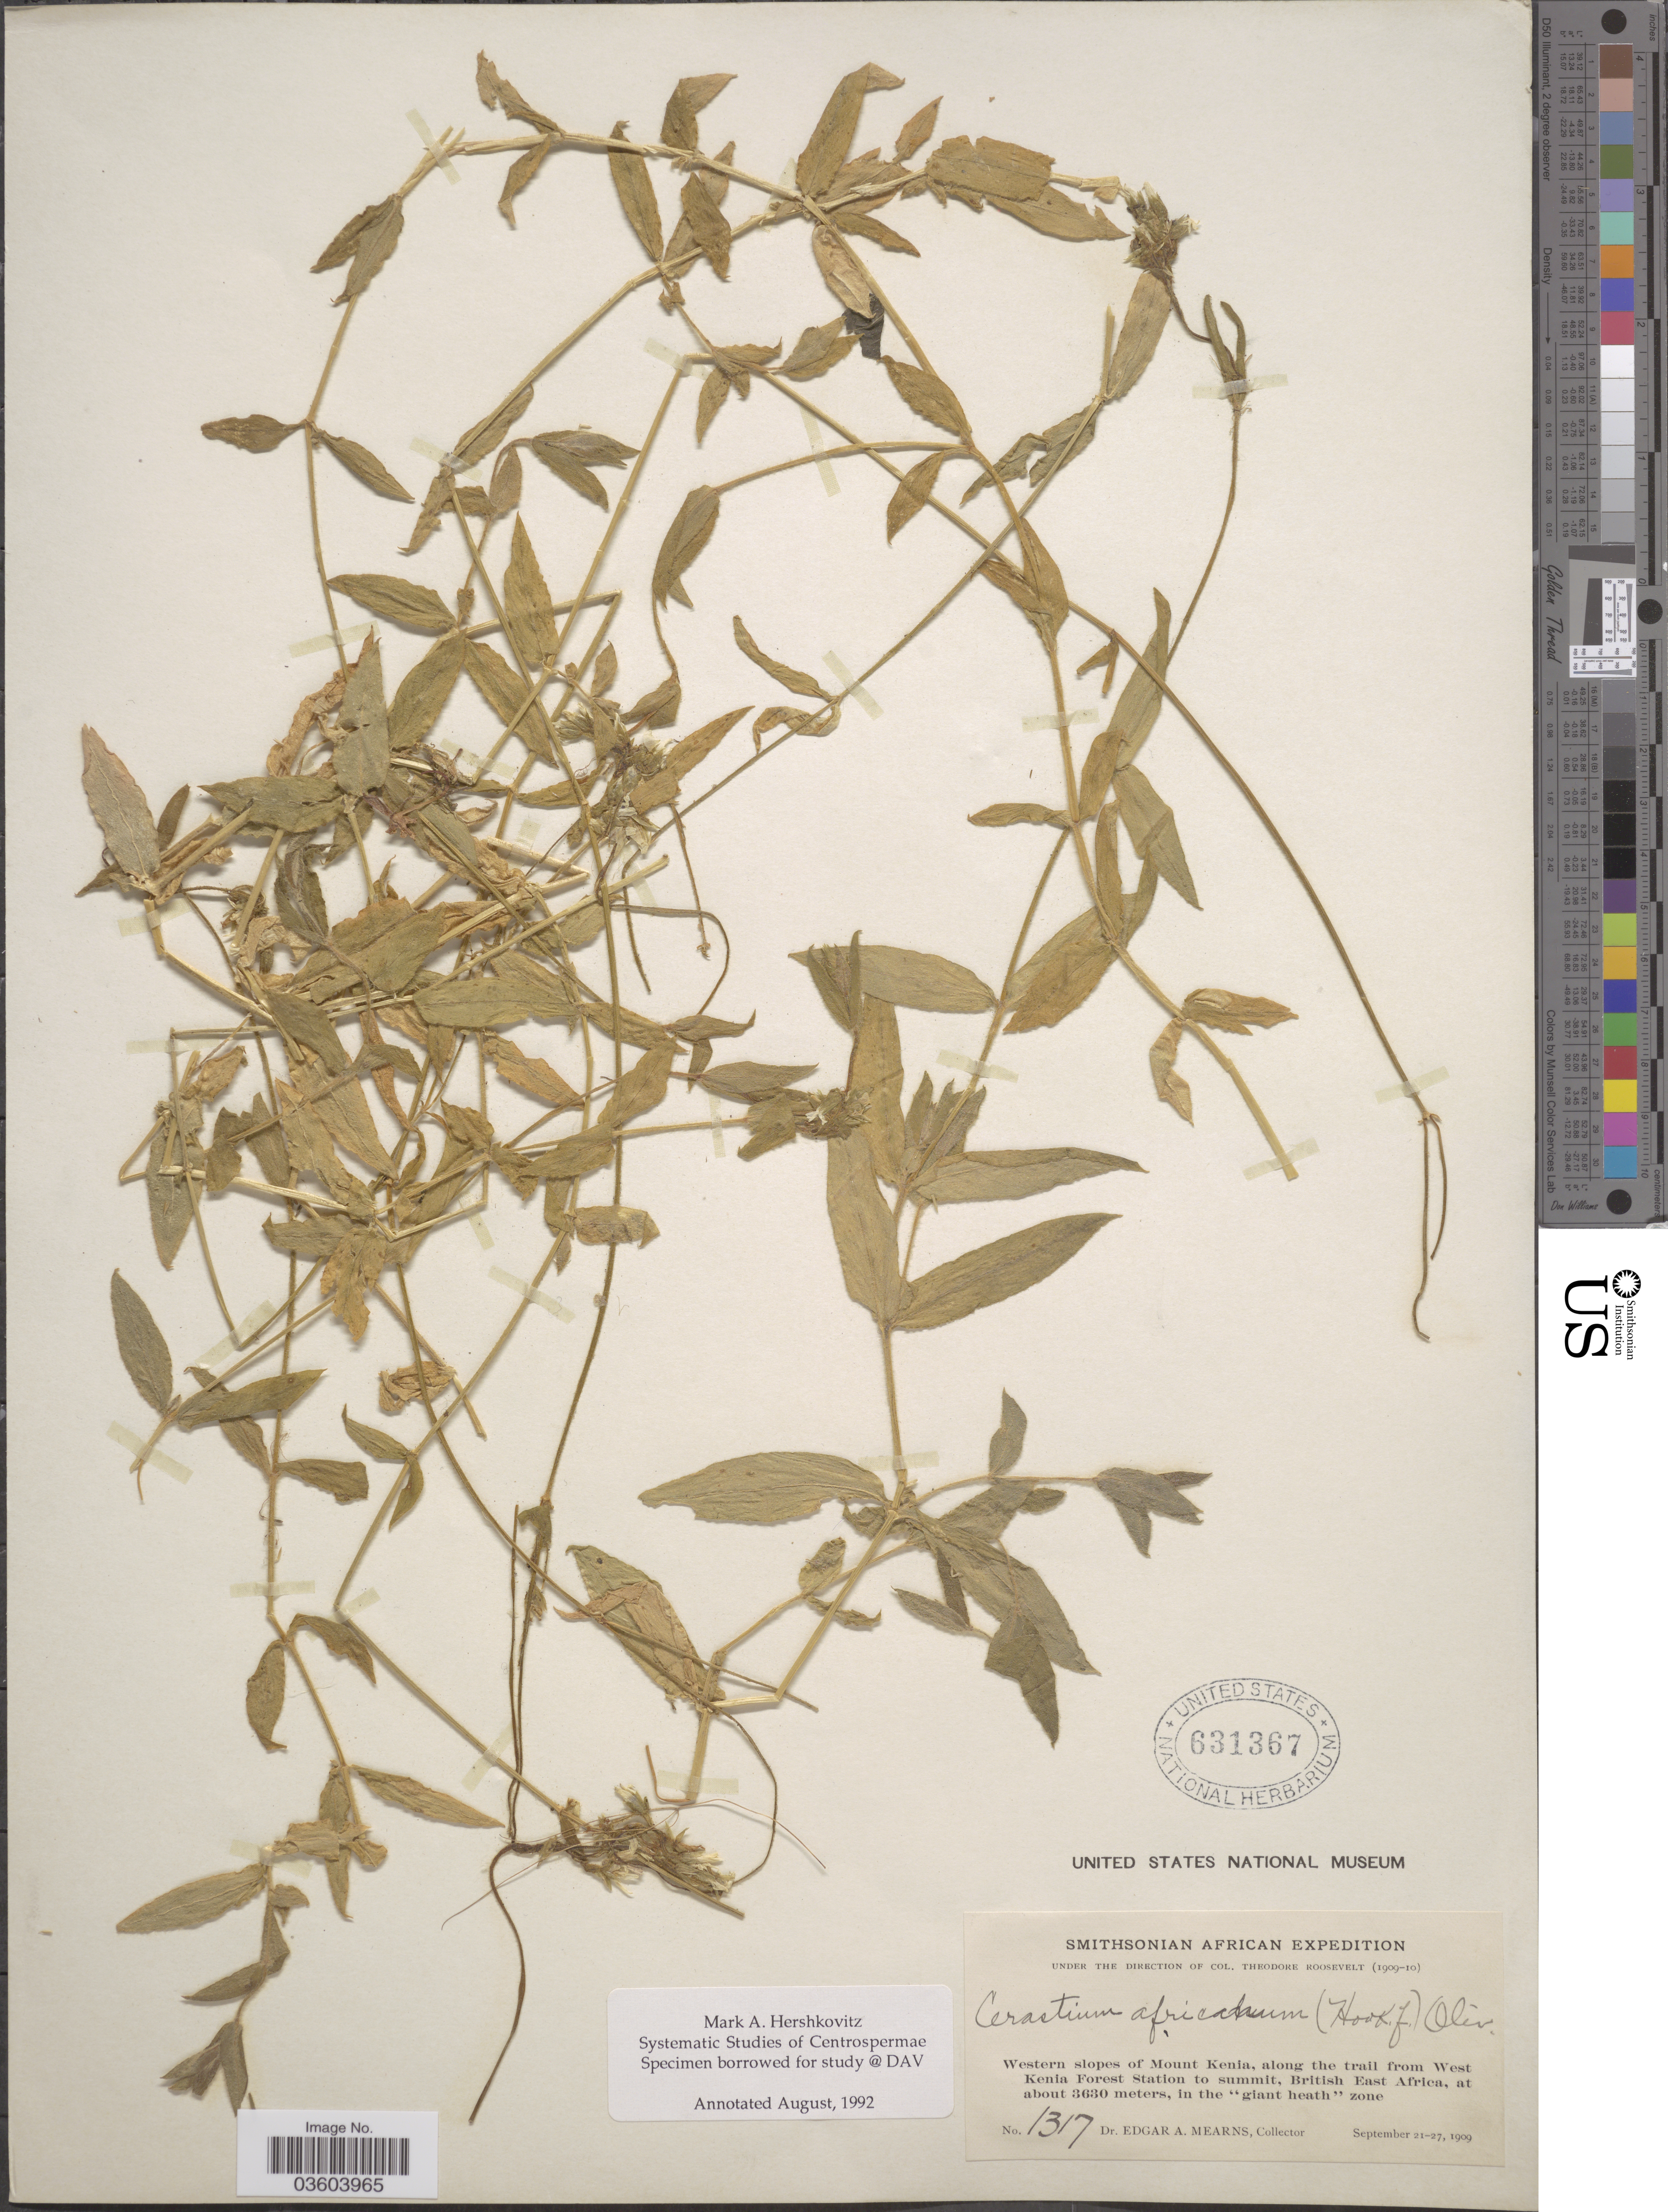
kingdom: Plantae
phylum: Tracheophyta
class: Magnoliopsida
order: Caryophyllales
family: Caryophyllaceae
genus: Cerastium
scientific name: Cerastium africanum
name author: (Hook. f.) Oliv.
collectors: E. A. Mearns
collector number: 1317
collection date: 1909-09-21/1909-09-27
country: Kenya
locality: Western slopes of Mount Kenia, along the trail from West Kenia Forest Station to summit, British East Africa.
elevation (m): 3630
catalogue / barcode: US 631367